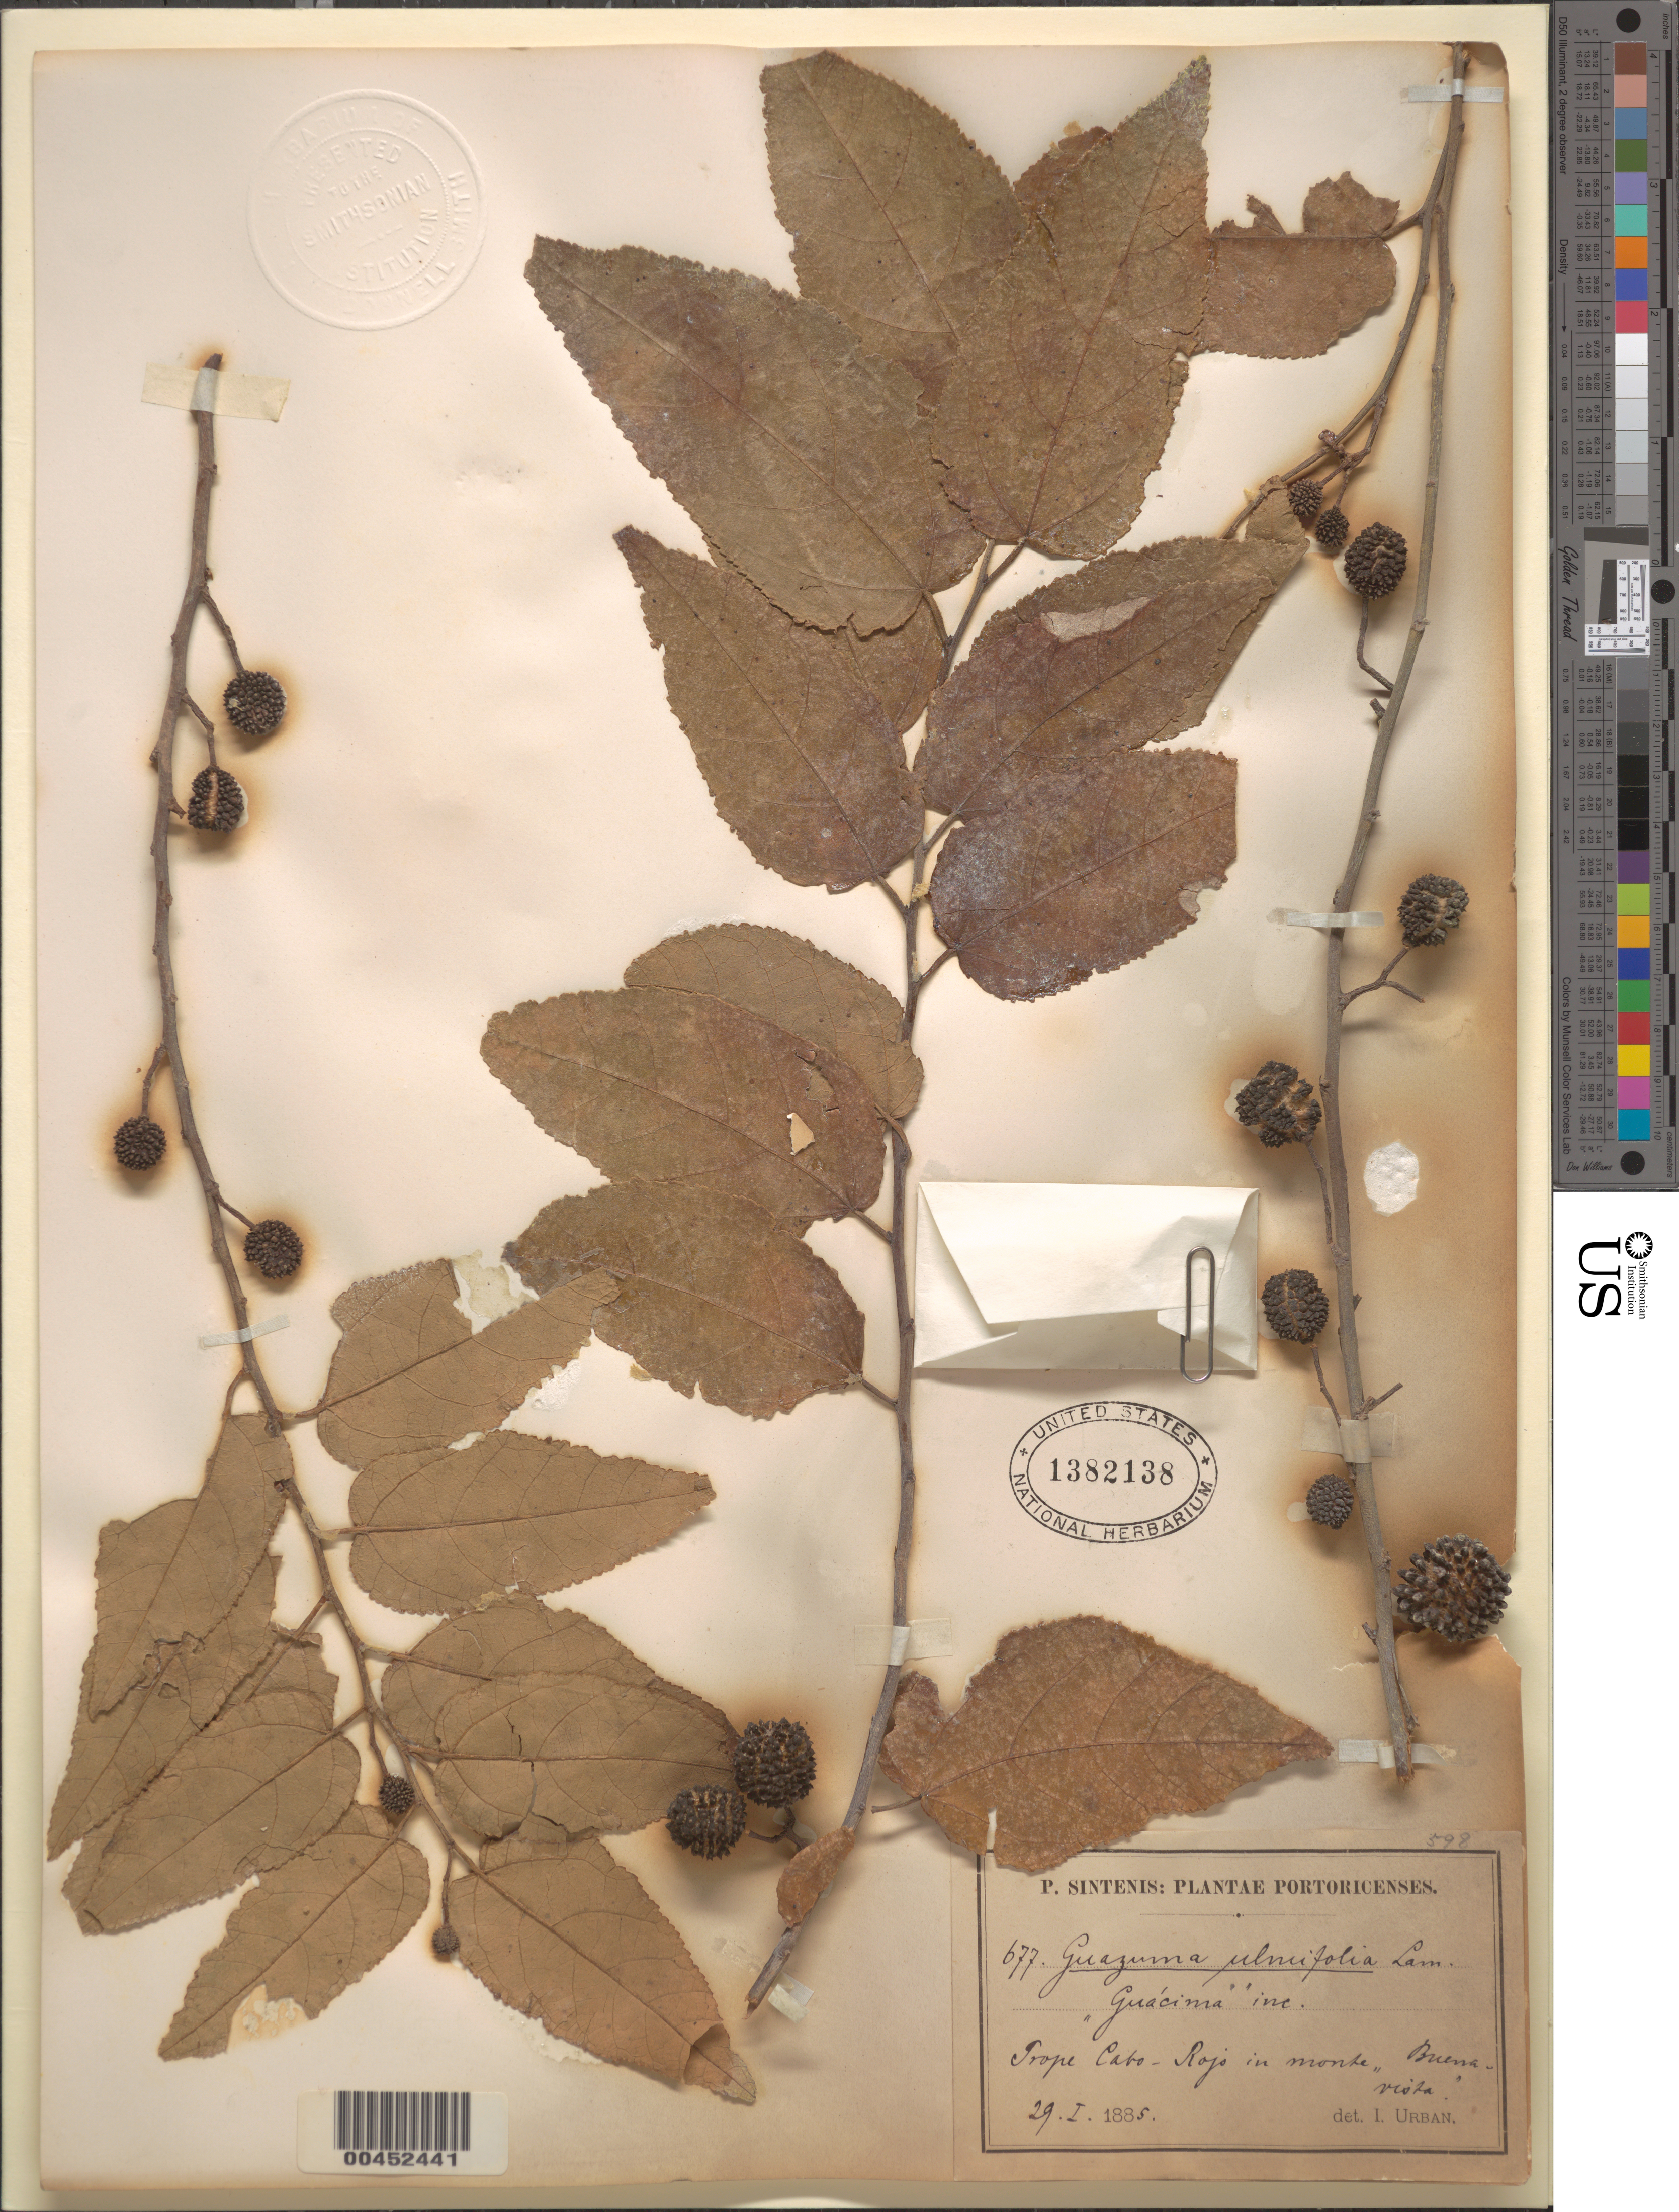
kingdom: Plantae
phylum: Tracheophyta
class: Magnoliopsida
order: Malvales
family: Malvaceae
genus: Guazuma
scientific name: Guazuma ulmifolia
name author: Lam.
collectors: P. Sintenis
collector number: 677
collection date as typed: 29 Jan 1885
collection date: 1885-01-29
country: Puerto Rico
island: Greater Antilles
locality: prope Cabo - Rojo in monte "Buenavista"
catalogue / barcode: US 1382138